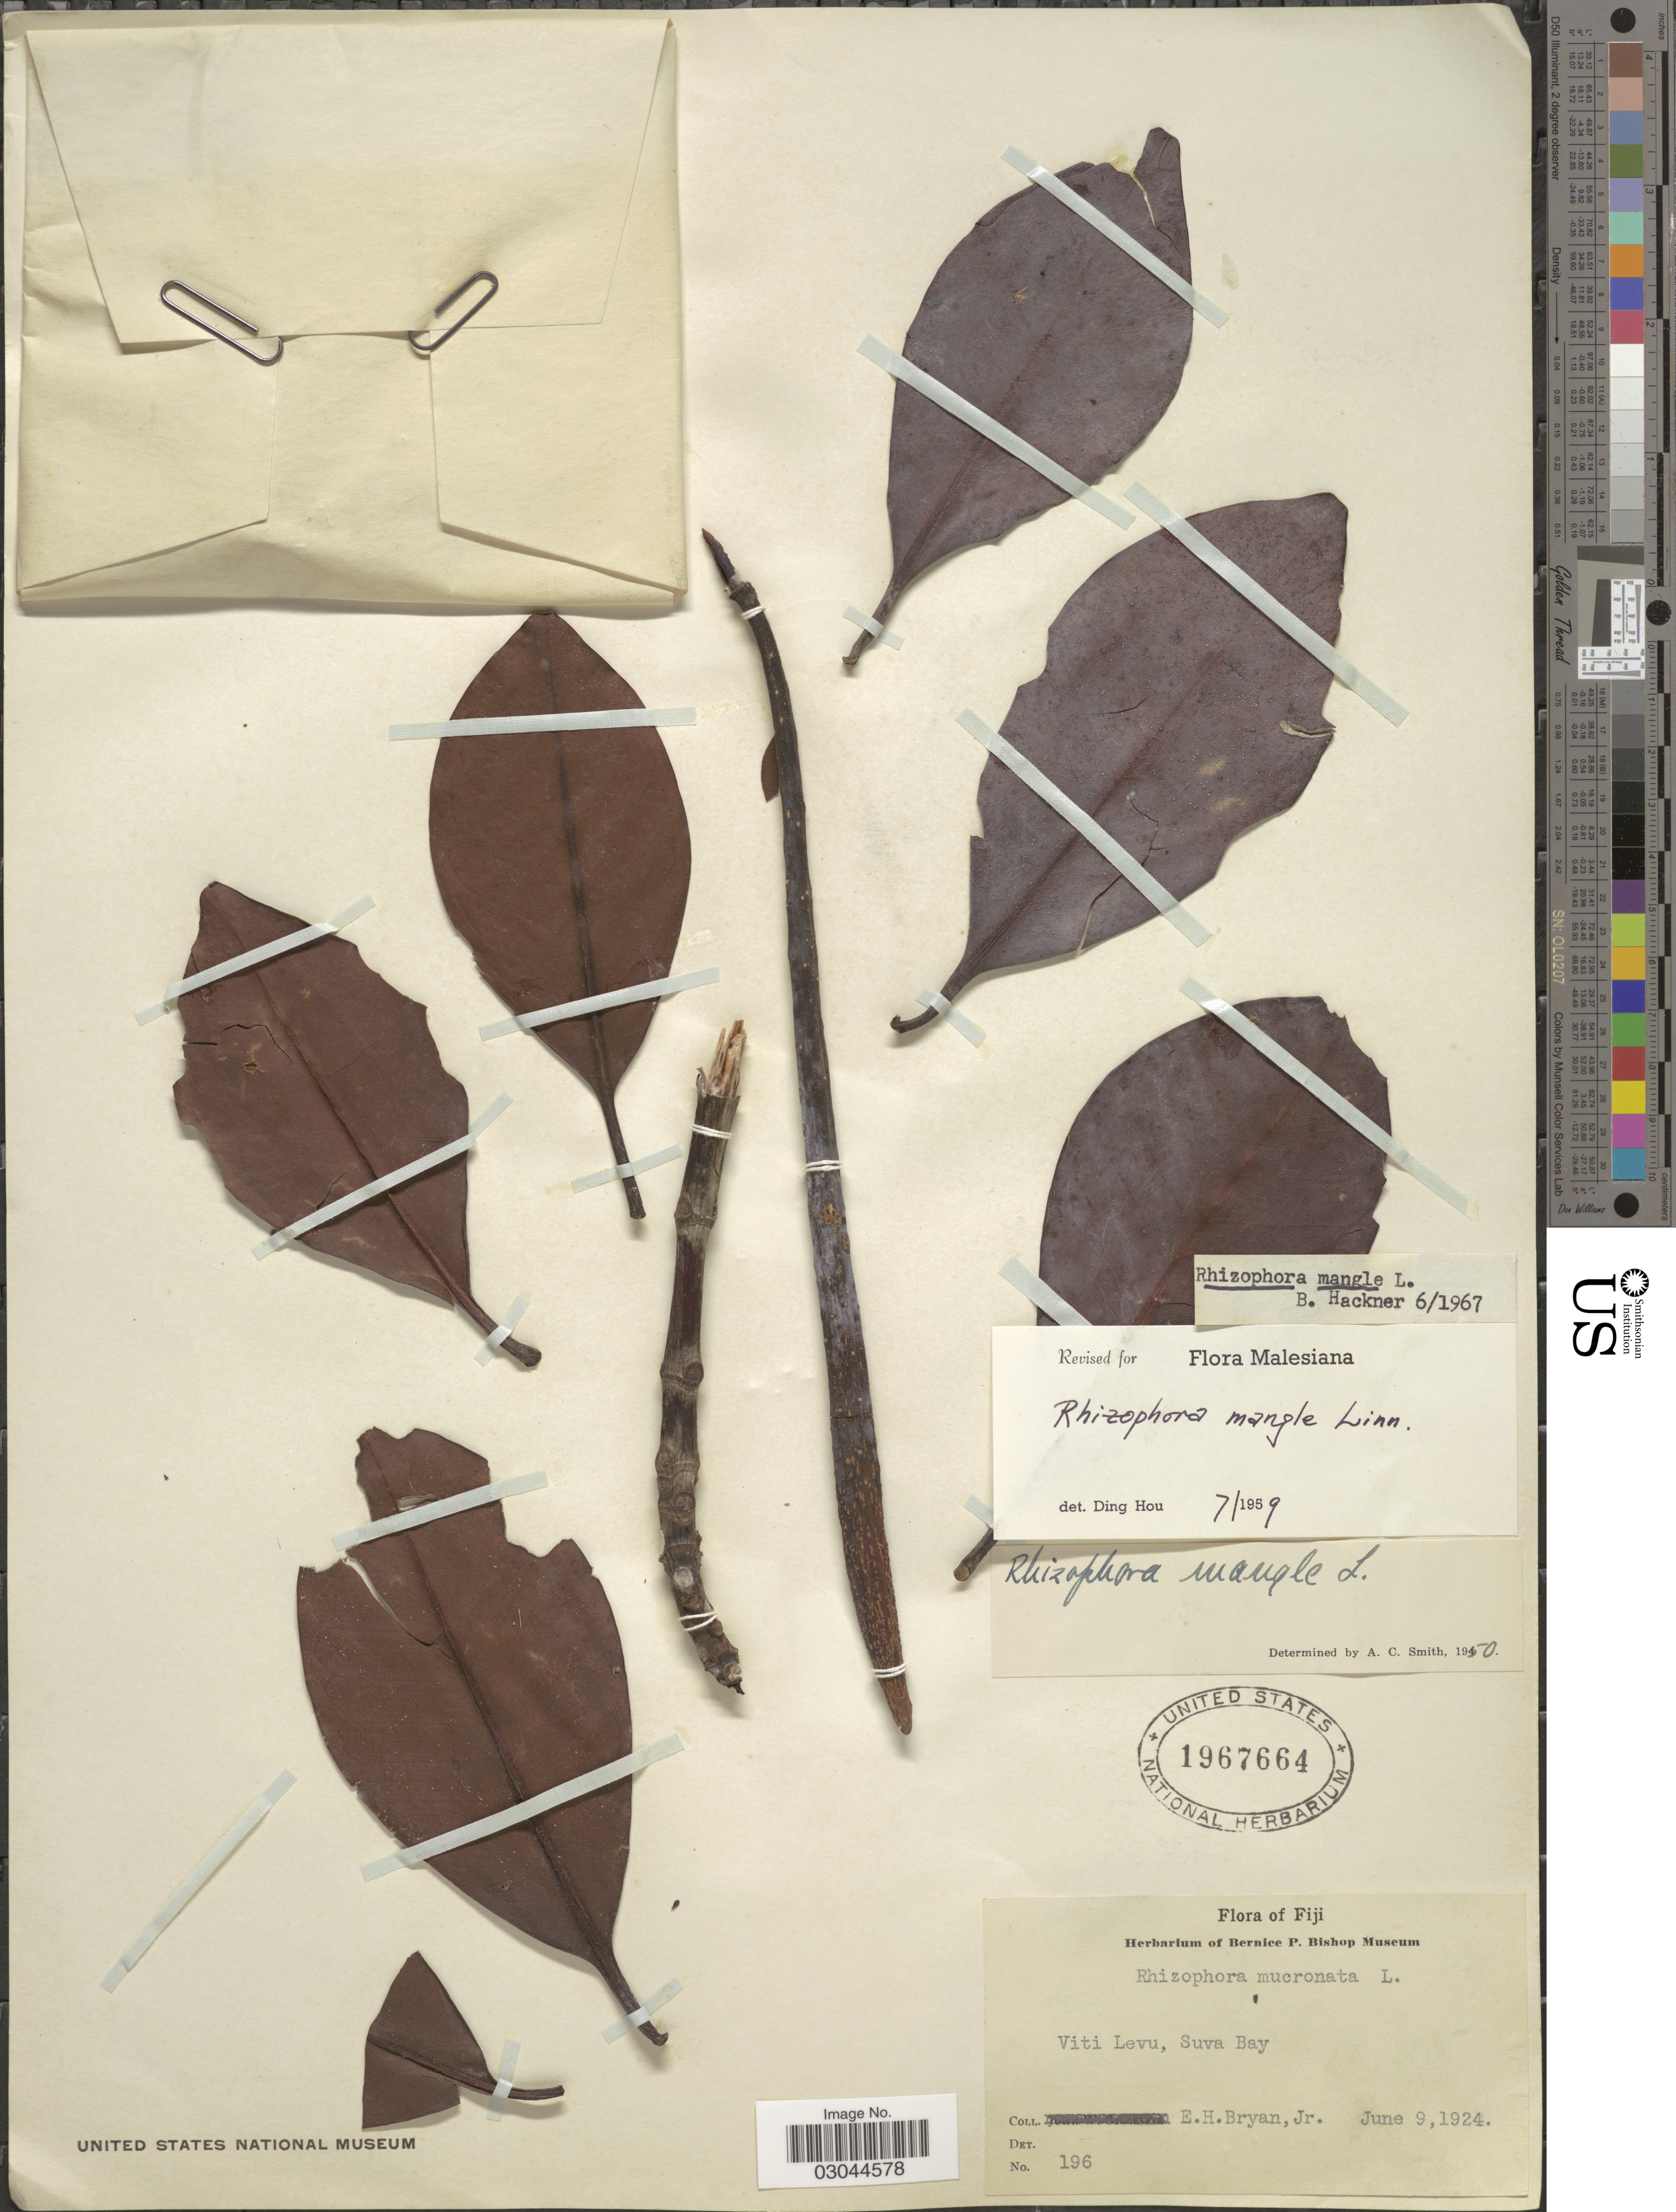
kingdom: Plantae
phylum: Tracheophyta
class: Magnoliopsida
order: Malpighiales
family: Rhizophoraceae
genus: Rhizophora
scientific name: Rhizophora mangle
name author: L.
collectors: E. Bryan Jr.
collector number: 196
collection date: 1924-06-09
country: Fiji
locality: Viti Levu, Suva Bay.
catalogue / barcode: US 1967664